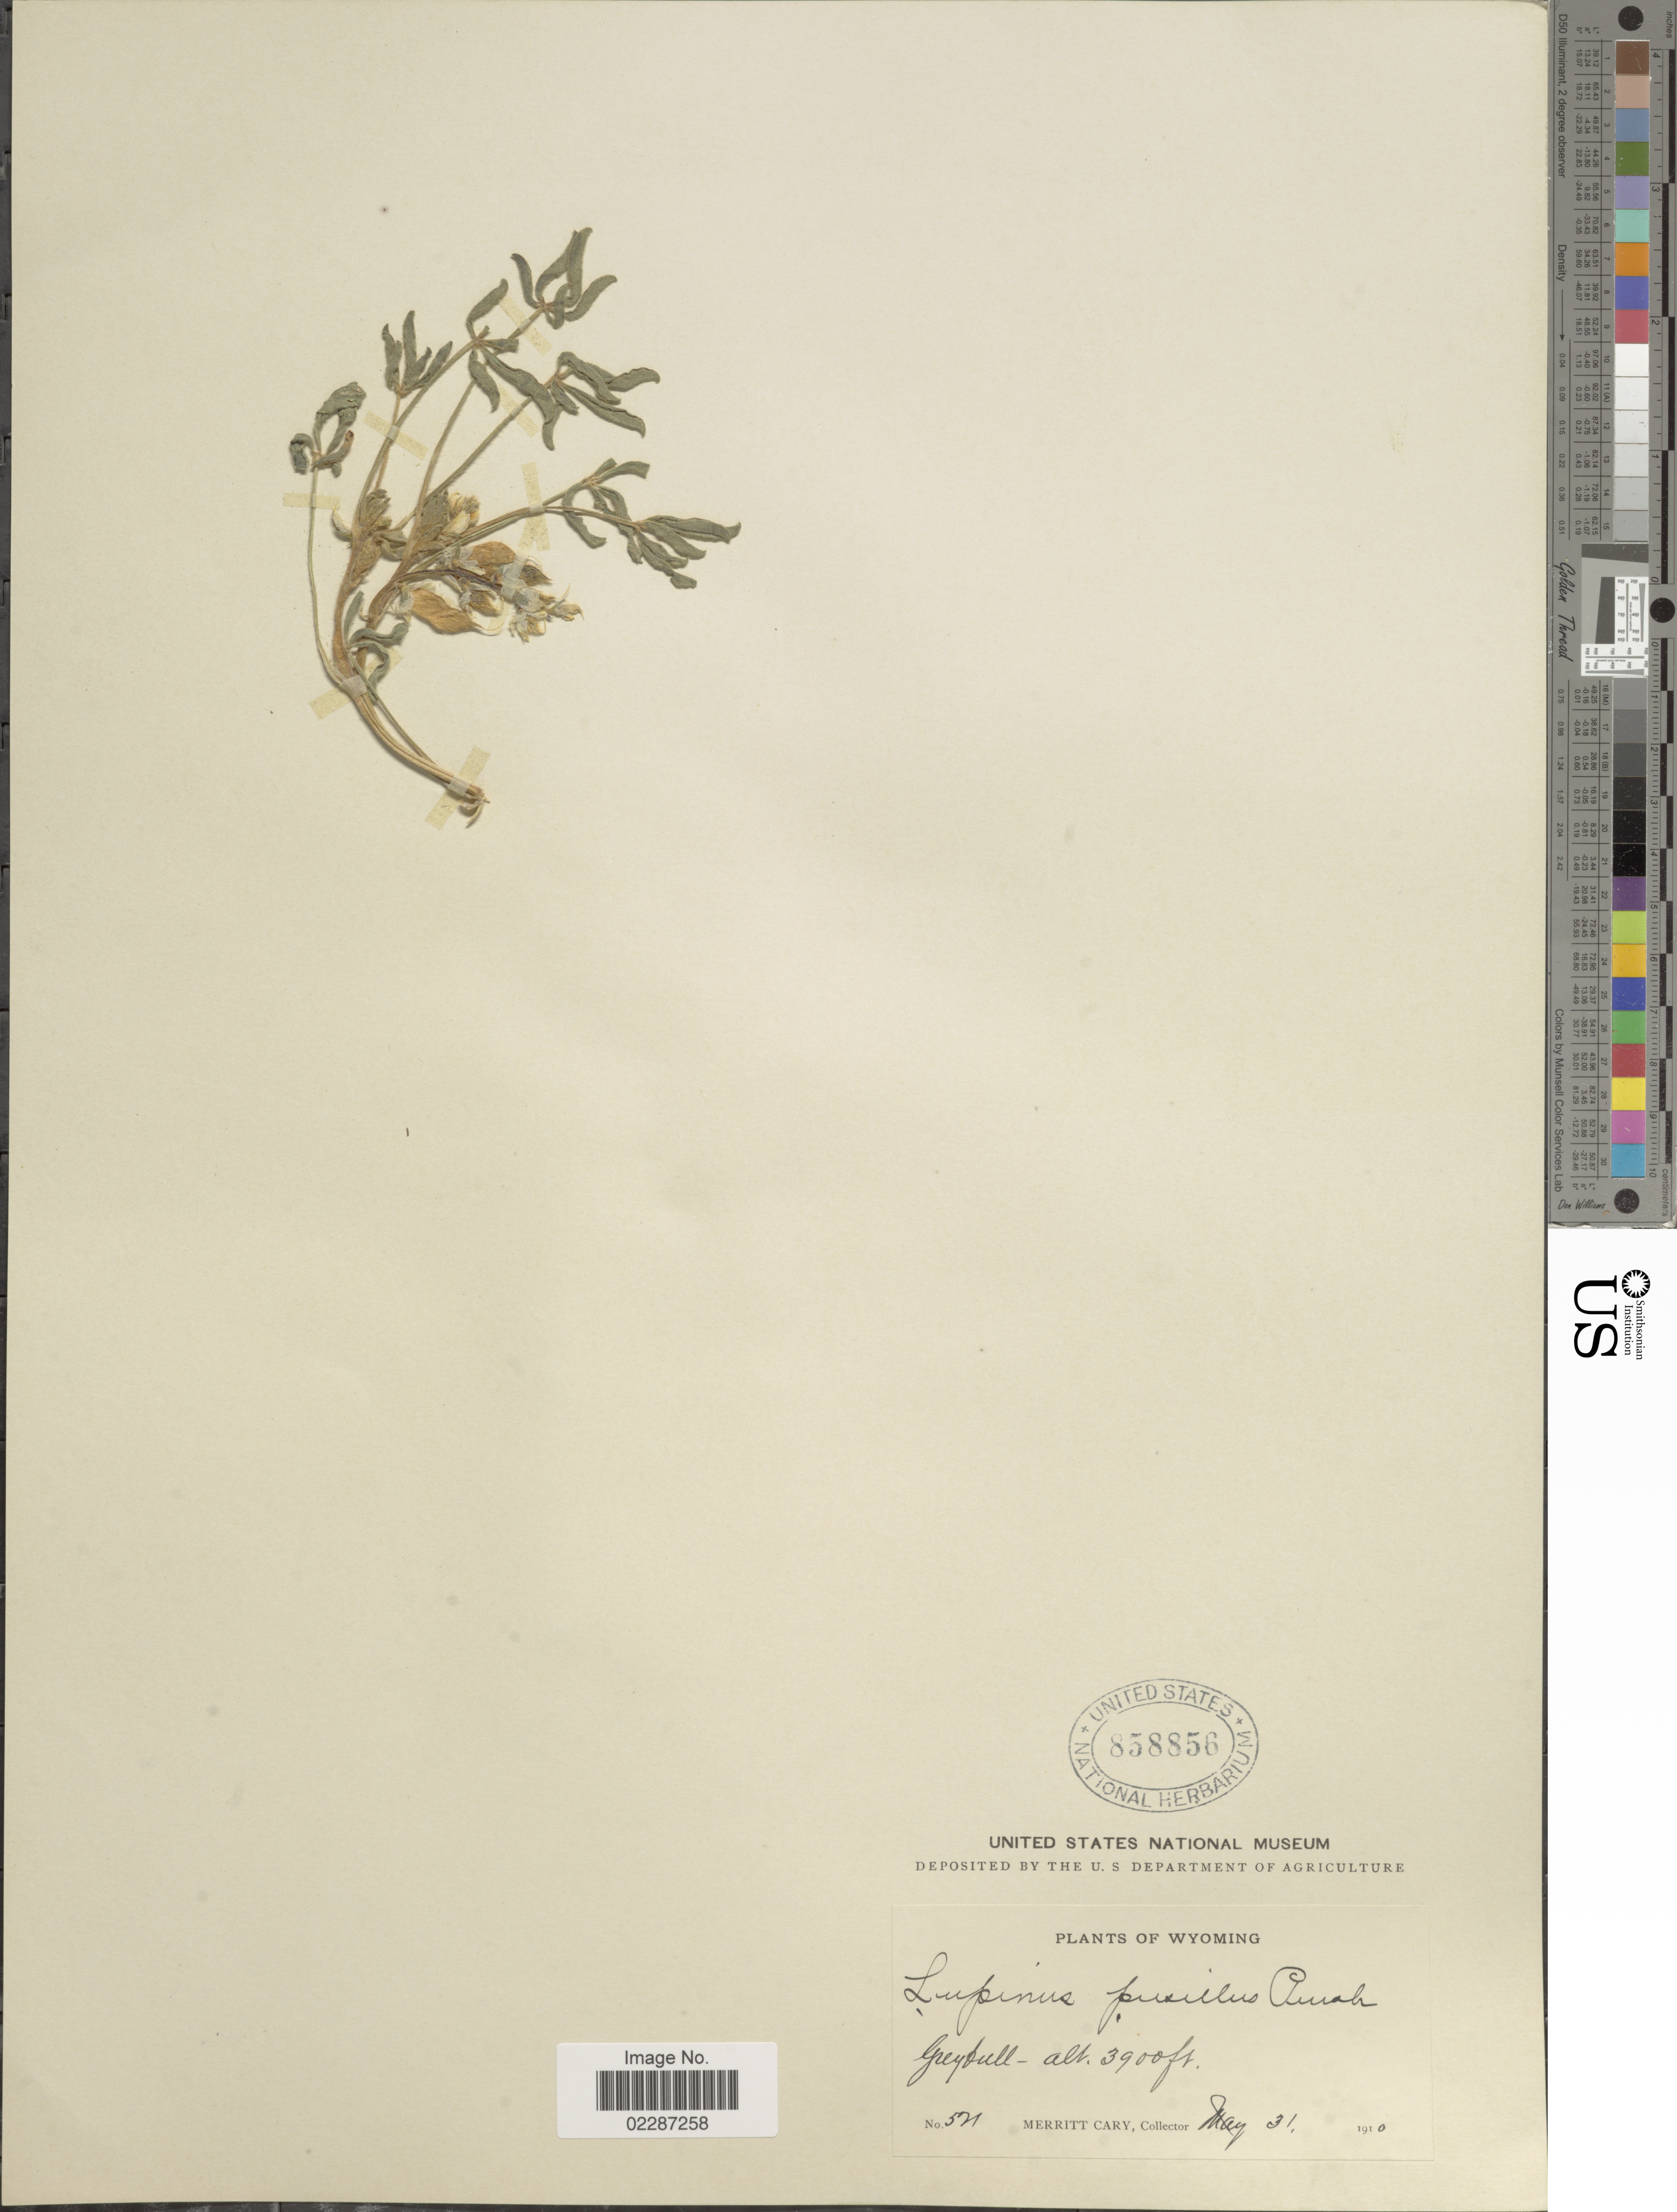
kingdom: Plantae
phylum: Tracheophyta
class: Magnoliopsida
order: Fabales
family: Fabaceae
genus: Lupinus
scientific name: Lupinus pusillus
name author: Pursh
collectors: M. Cary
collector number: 521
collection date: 1910-05-31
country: United States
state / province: Wyoming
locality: Greybull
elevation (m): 1189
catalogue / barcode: US 858856